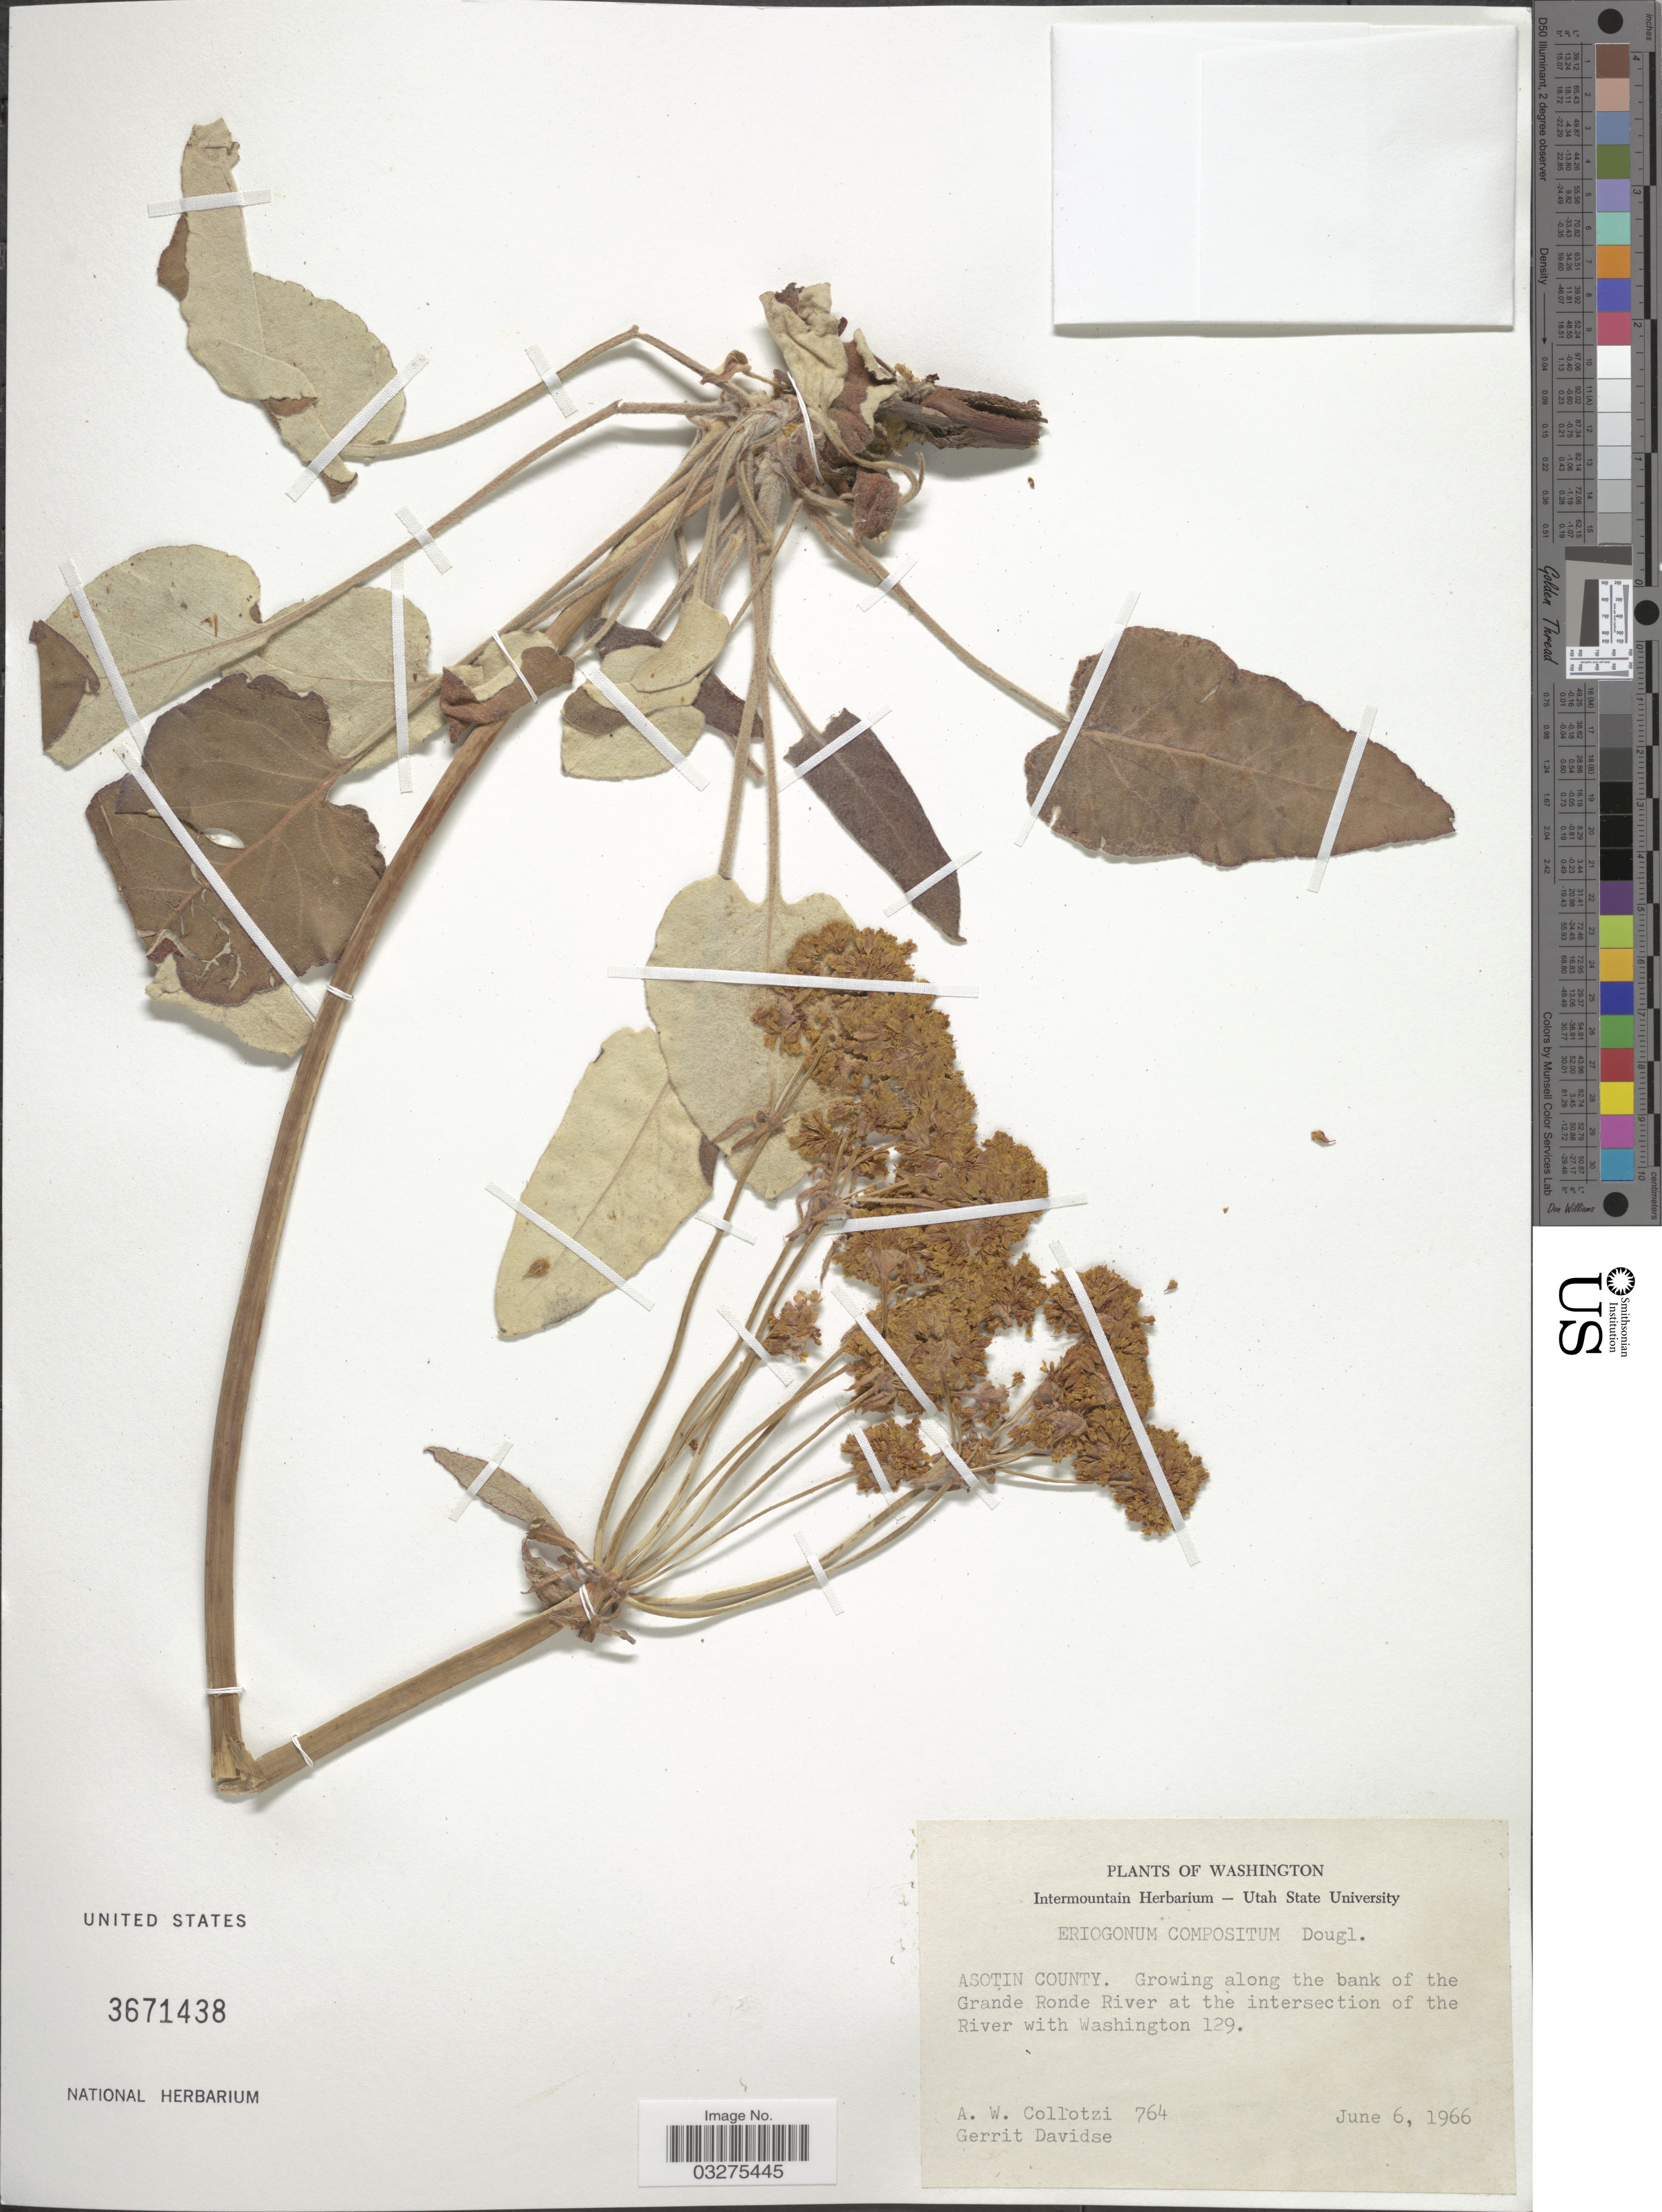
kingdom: Plantae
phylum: Tracheophyta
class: Magnoliopsida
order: Caryophyllales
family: Polygonaceae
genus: Eriogonum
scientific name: Eriogonum compositum var. compositum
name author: Douglas ex Benth.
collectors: A. W. Collotzi & G. Davidse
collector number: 764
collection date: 1966-06-06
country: United States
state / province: Washington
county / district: Asotin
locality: Asotin County. Growing along the bank of the Grande Ronde River at the intersection of the River with Washington 129.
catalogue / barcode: US 3671438